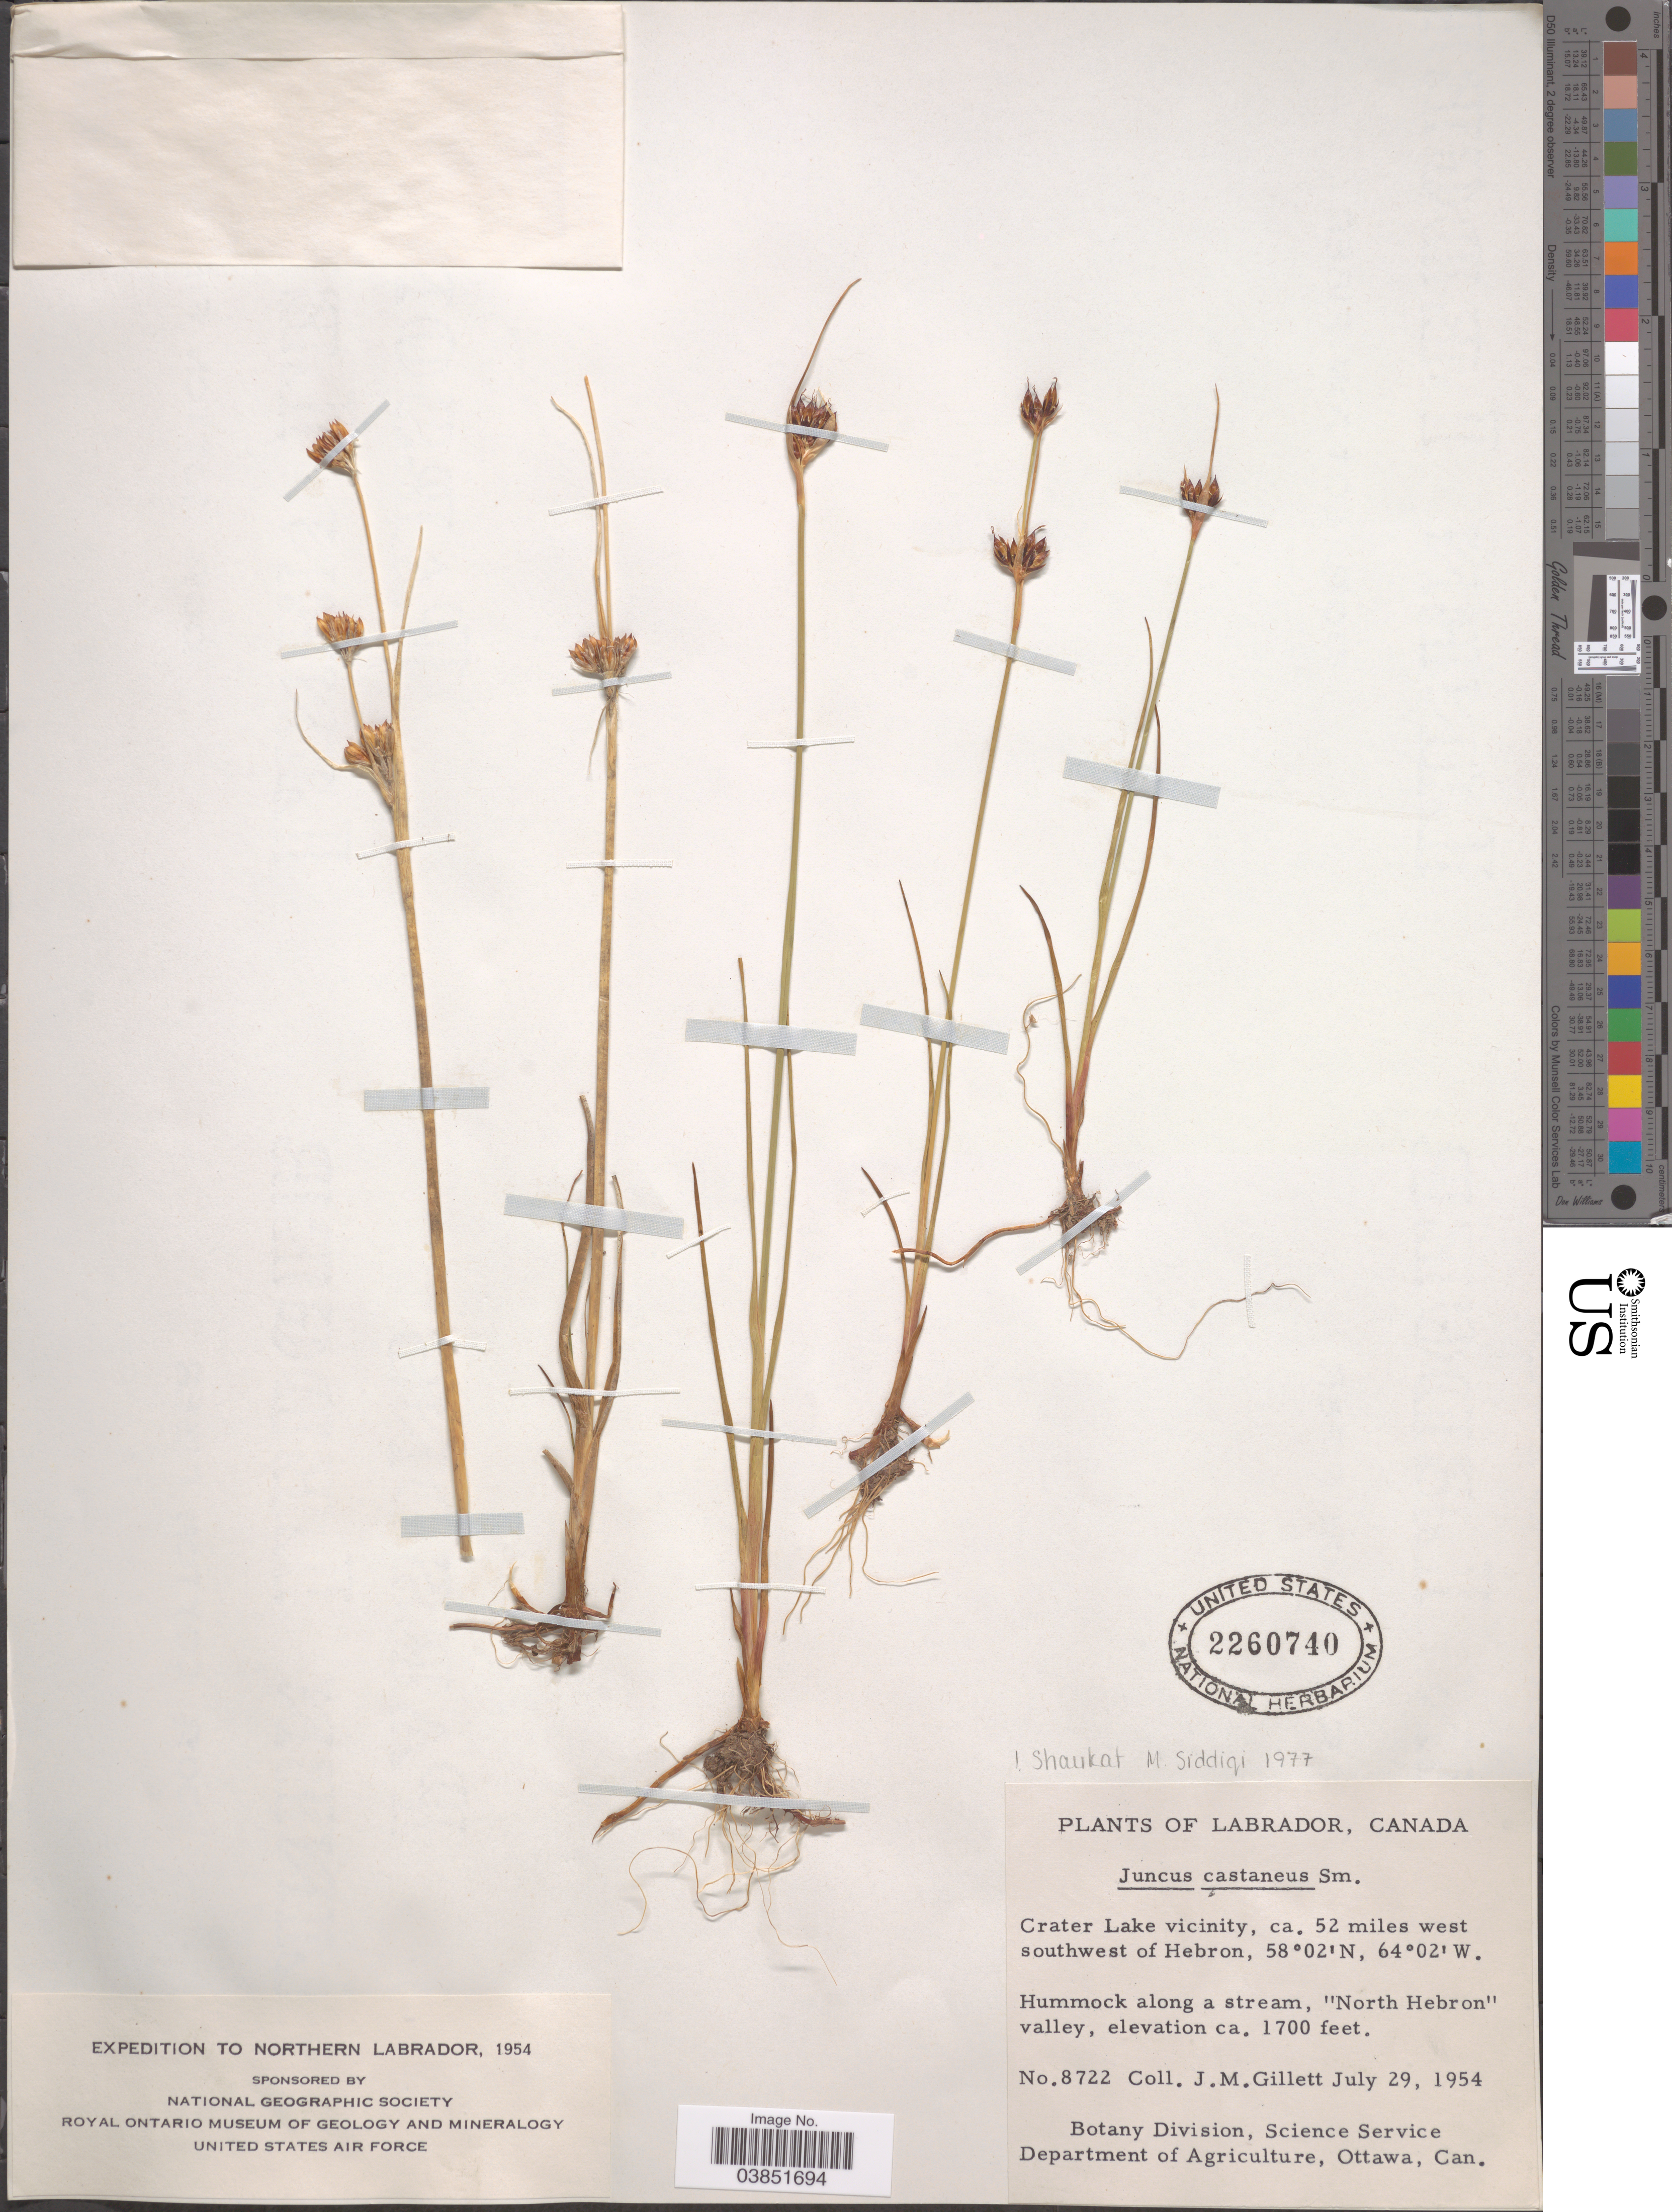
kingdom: Plantae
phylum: Tracheophyta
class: Liliopsida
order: Poales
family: Juncaceae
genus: Juncus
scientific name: Juncus castaneus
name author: Sm.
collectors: J. M. Gillett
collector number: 8722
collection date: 1954-07-29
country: Canada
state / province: Newfoundland and Labrador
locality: Northern Labrador. Crater Lake vicinity, ca. 52 miles west of southwest of Hebron. "North Hebron" valley.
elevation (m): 518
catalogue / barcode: US 2260740